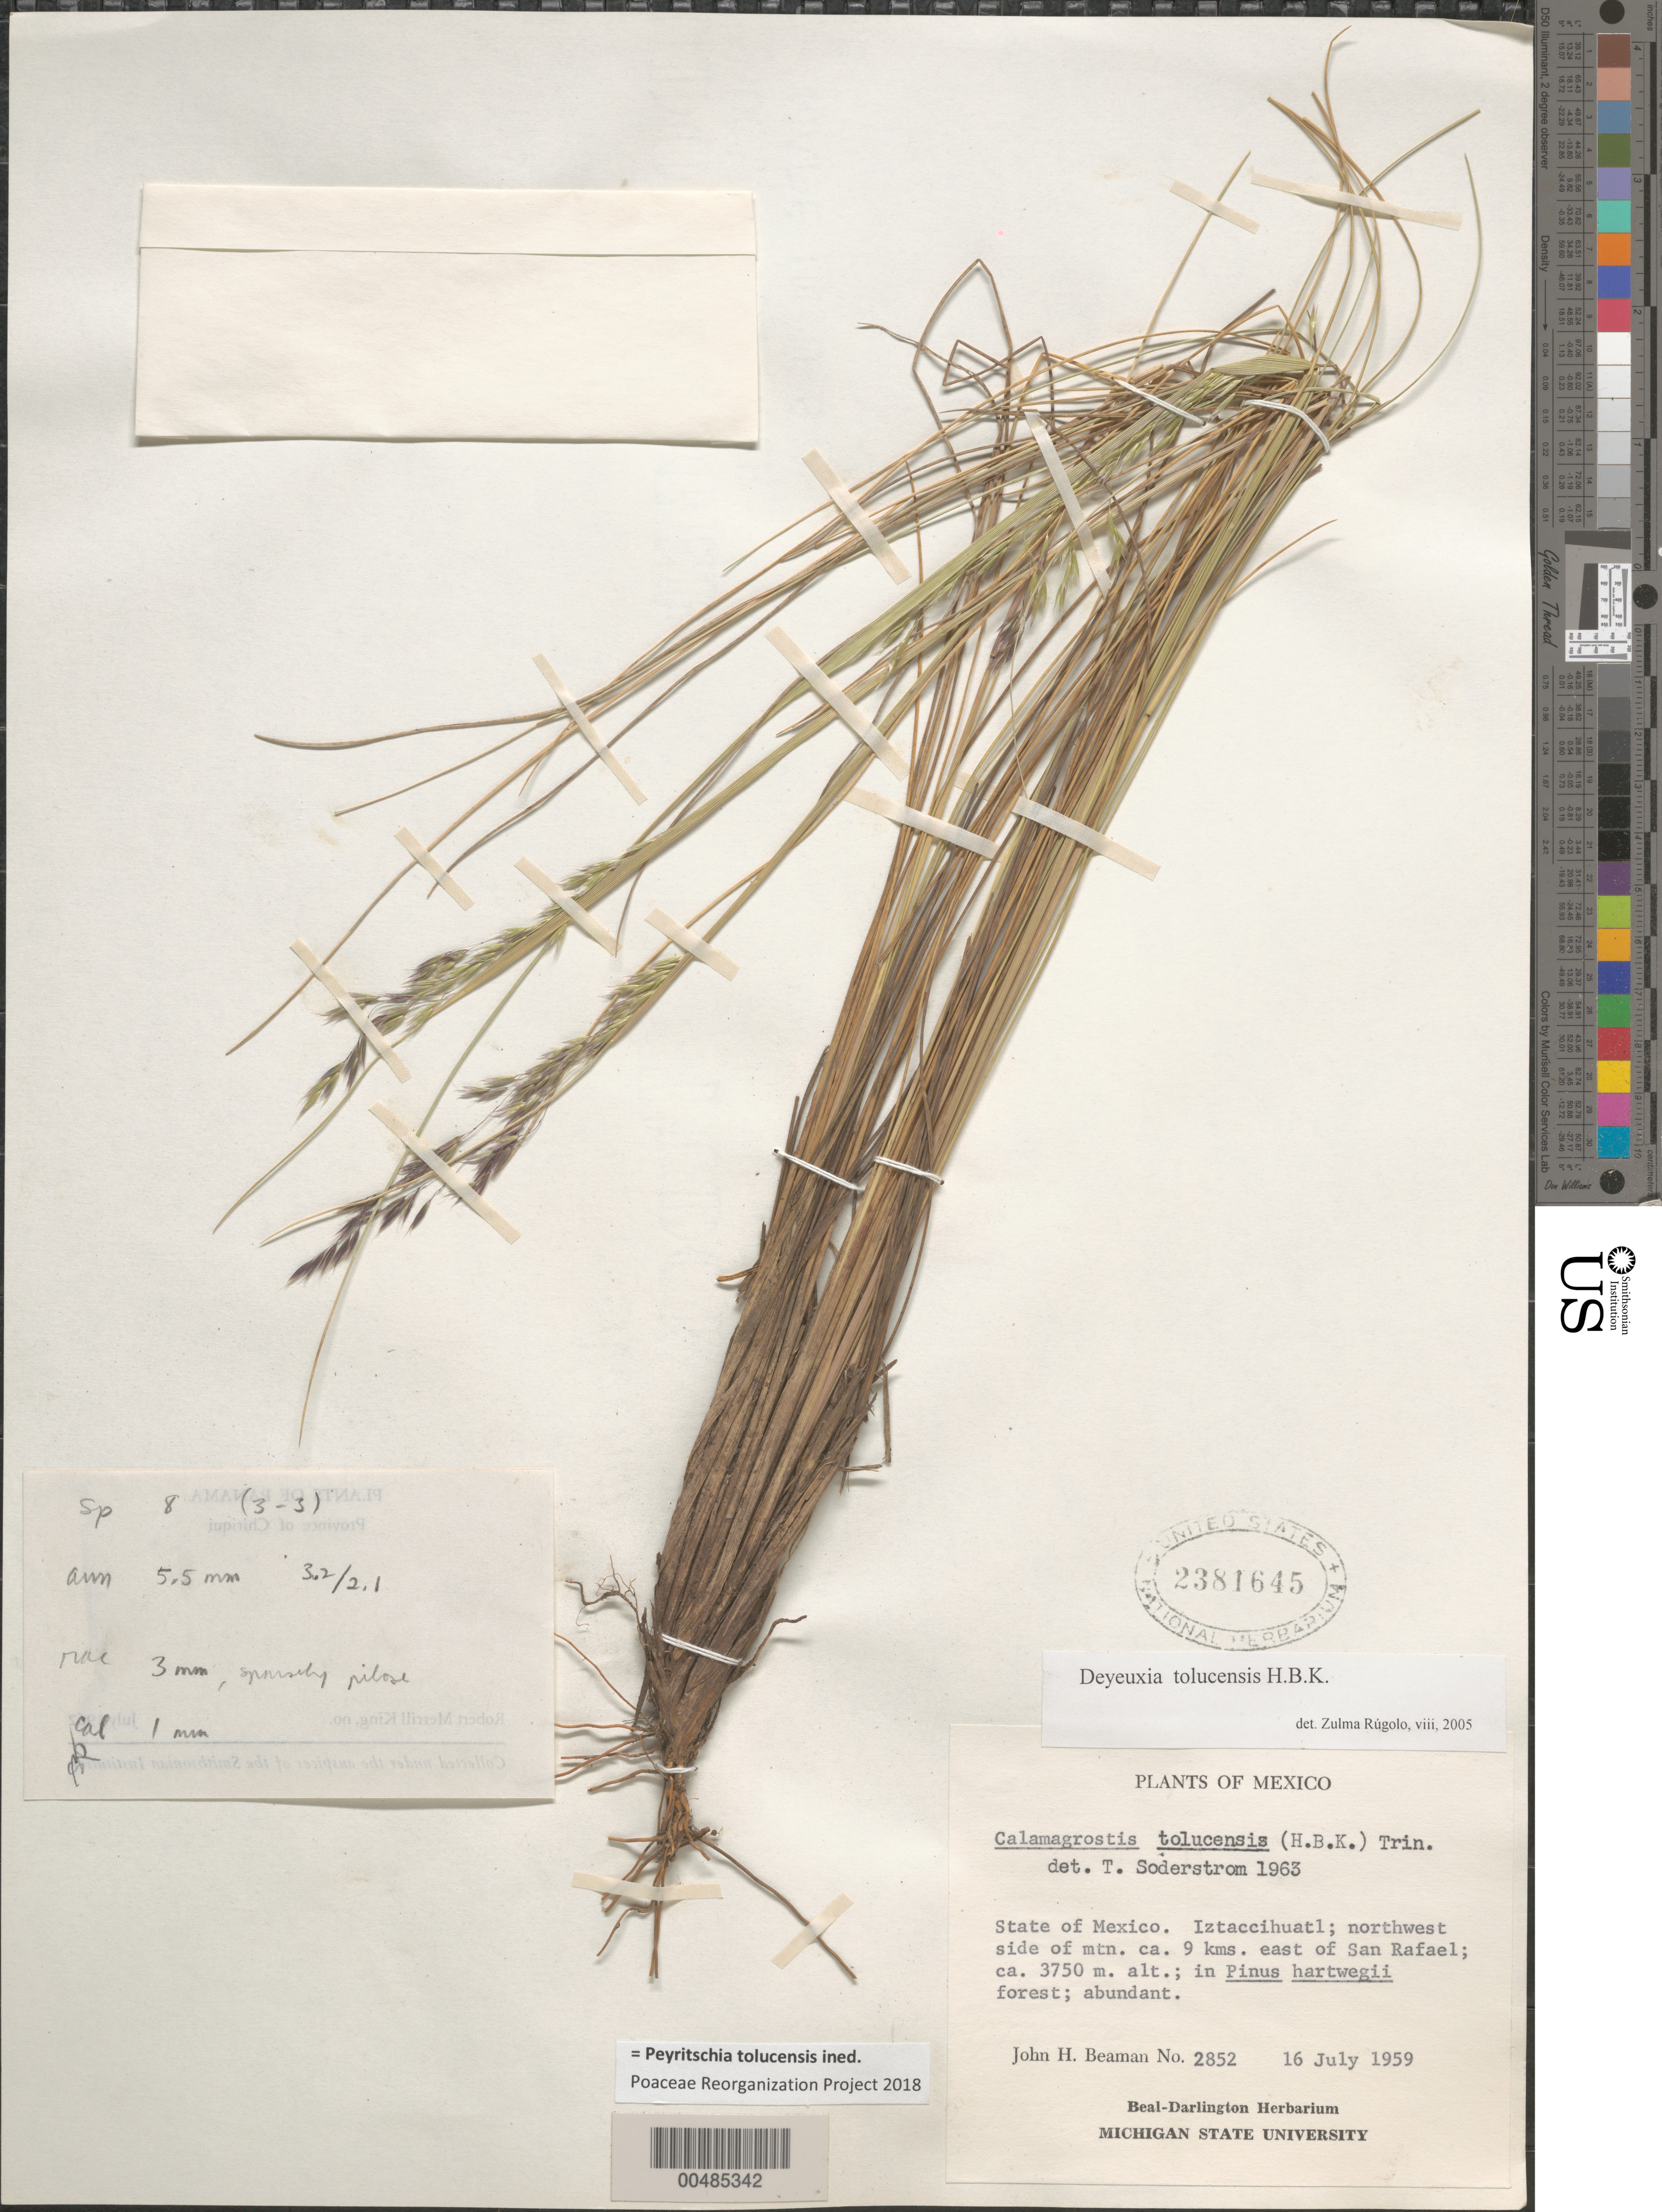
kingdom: Plantae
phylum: Tracheophyta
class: Liliopsida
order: Poales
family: Poaceae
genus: Peyritschia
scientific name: Peyritschia tolucensis ined.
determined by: Poaceae Reorganization Project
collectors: J. H. Beaman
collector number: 2852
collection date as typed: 16 Jul 1959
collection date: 1959-07-16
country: Mexico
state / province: México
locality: Iztaccihuatl, NW side of mtn ca 9 km E of San Rafael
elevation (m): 3750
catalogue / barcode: US 2381645